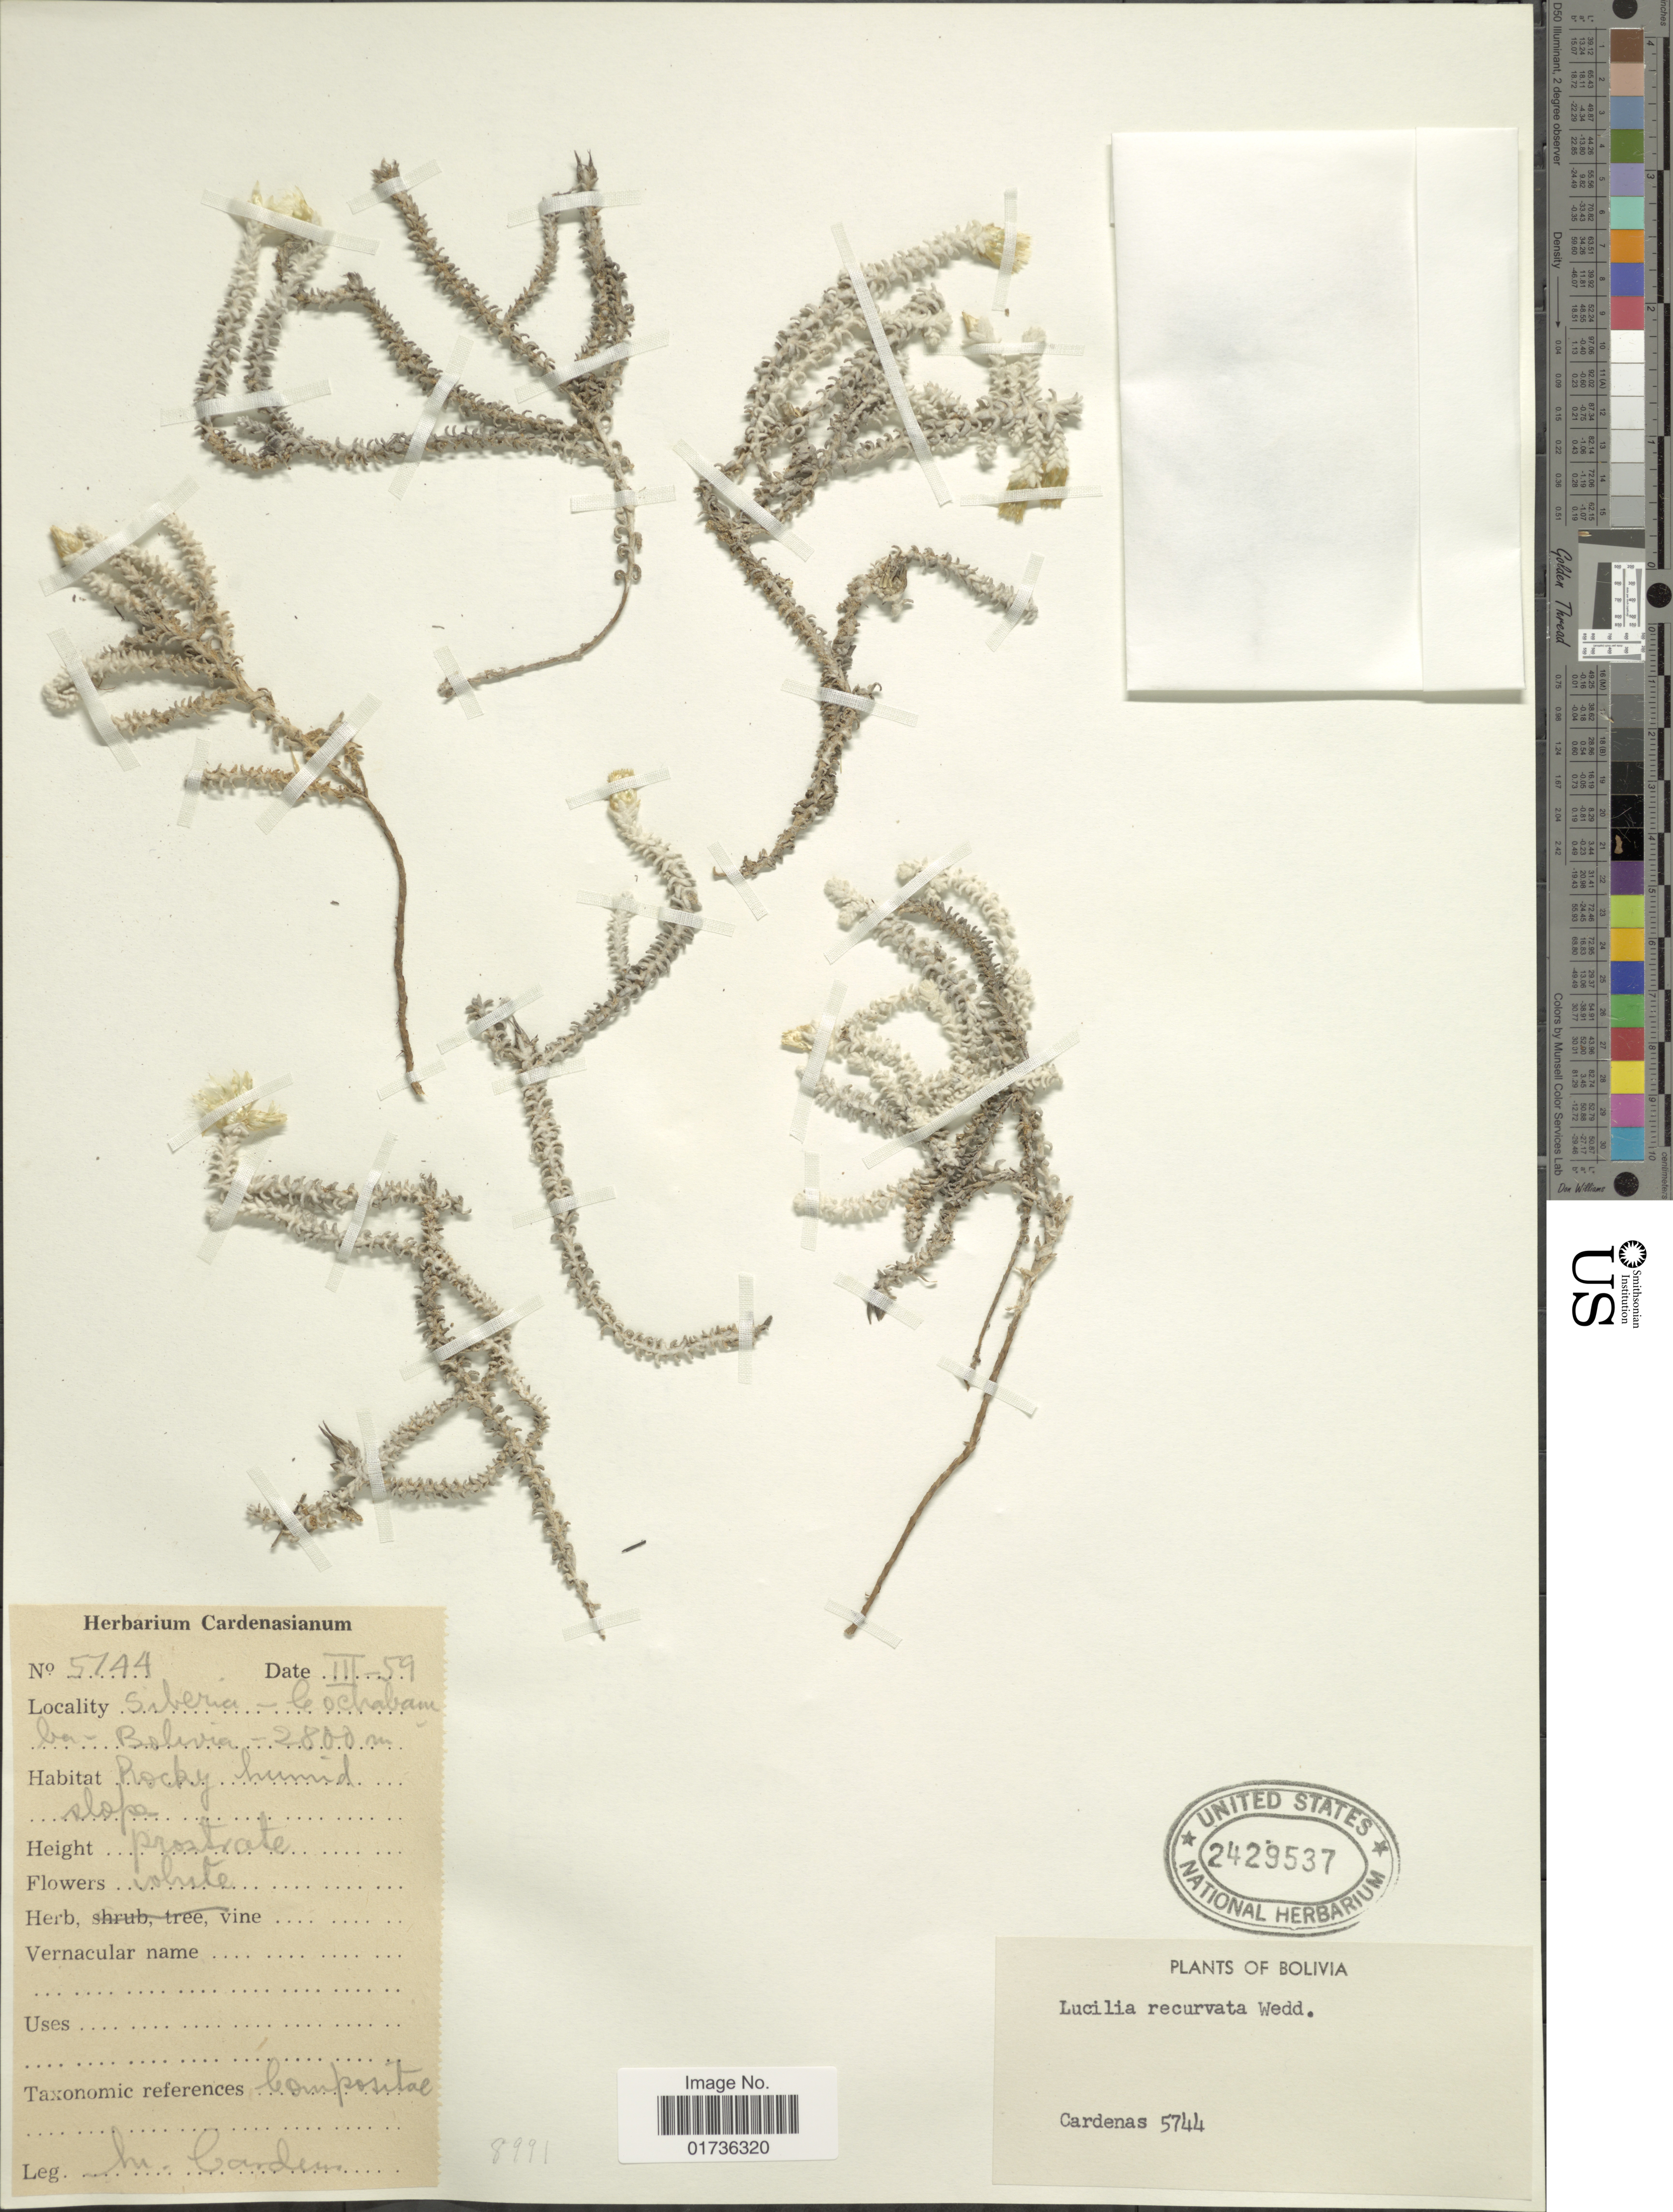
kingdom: Plantae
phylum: Tracheophyta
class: Magnoliopsida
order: Asterales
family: Asteraceae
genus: Lucilia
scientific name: Lucilia recurva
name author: Wedd.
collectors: M. Cárdenas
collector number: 5744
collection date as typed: Transcribed d/m/y: /3/59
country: Bolivia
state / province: Cochabamba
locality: Siberia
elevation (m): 2800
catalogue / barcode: US 2429537